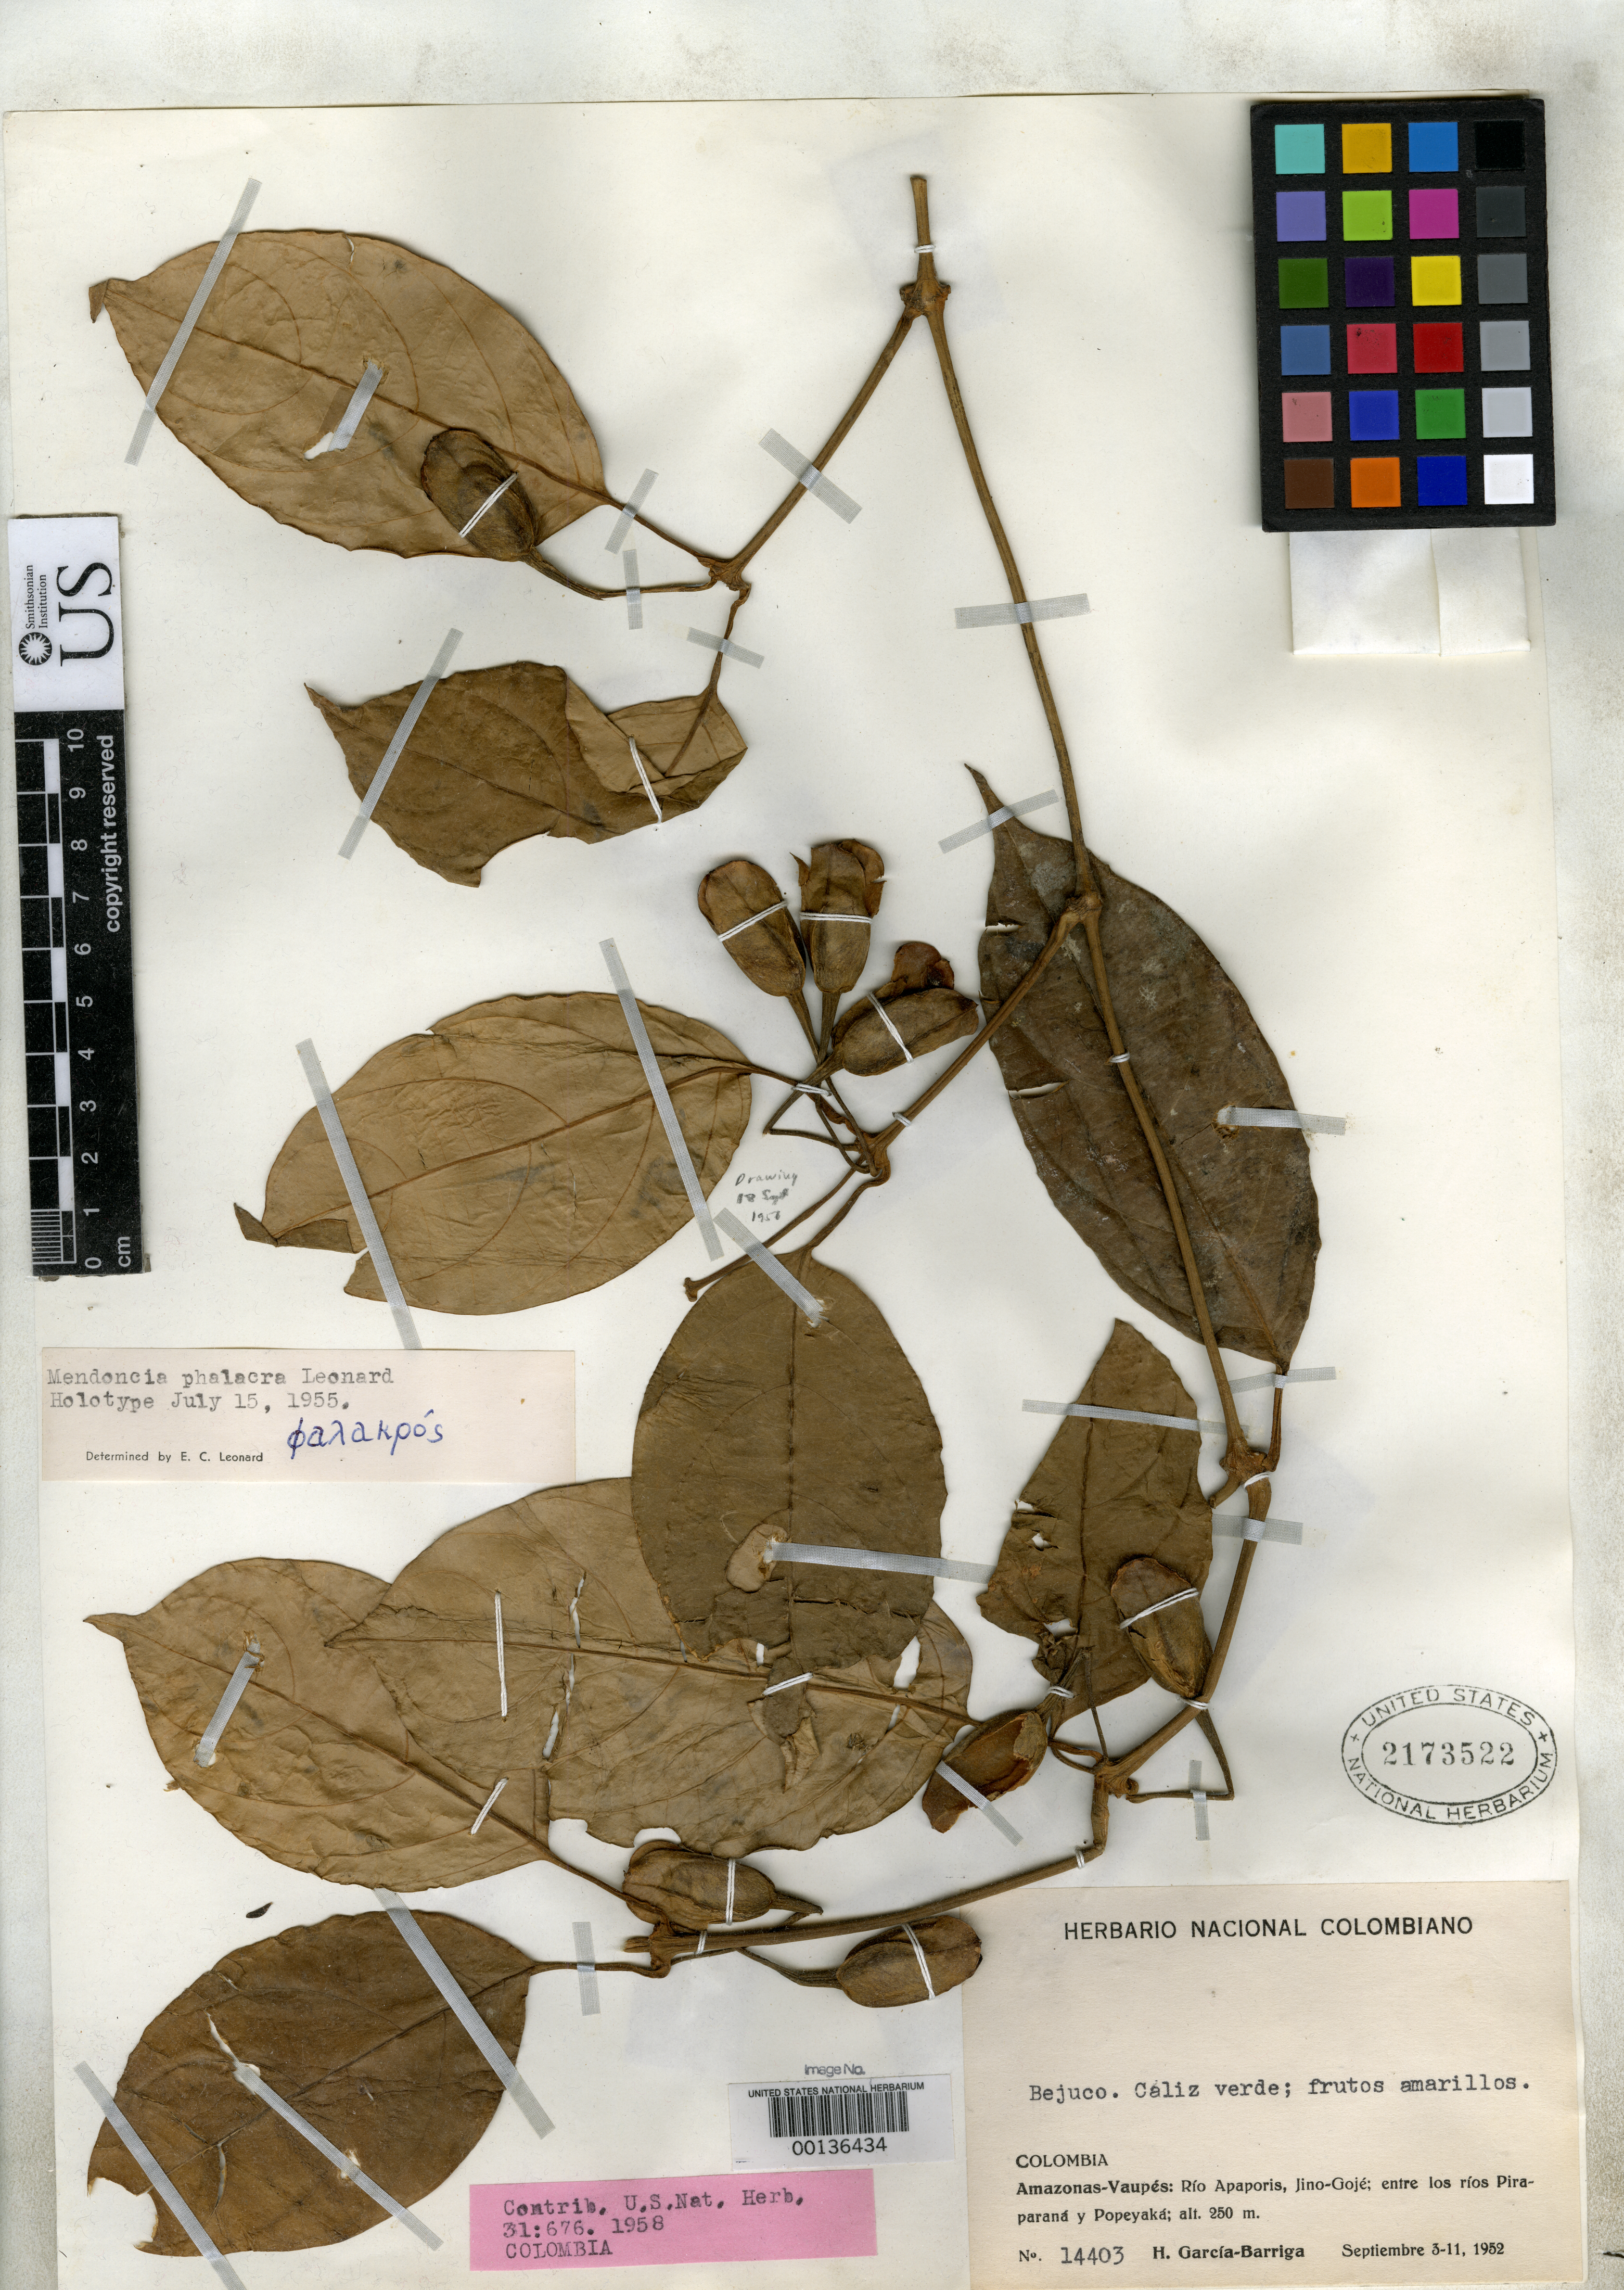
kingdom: Plantae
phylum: Tracheophyta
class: Magnoliopsida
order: Lamiales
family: Acanthaceae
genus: Mendoncia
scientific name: Mendoncia phalacra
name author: Leonard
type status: Holotype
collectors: H. García Barriga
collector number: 14403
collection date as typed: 03 Sep 1952 to 11 Sep 1952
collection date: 1952-09-03/1952-09-11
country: Colombia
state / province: Vaupés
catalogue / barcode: US 2173522